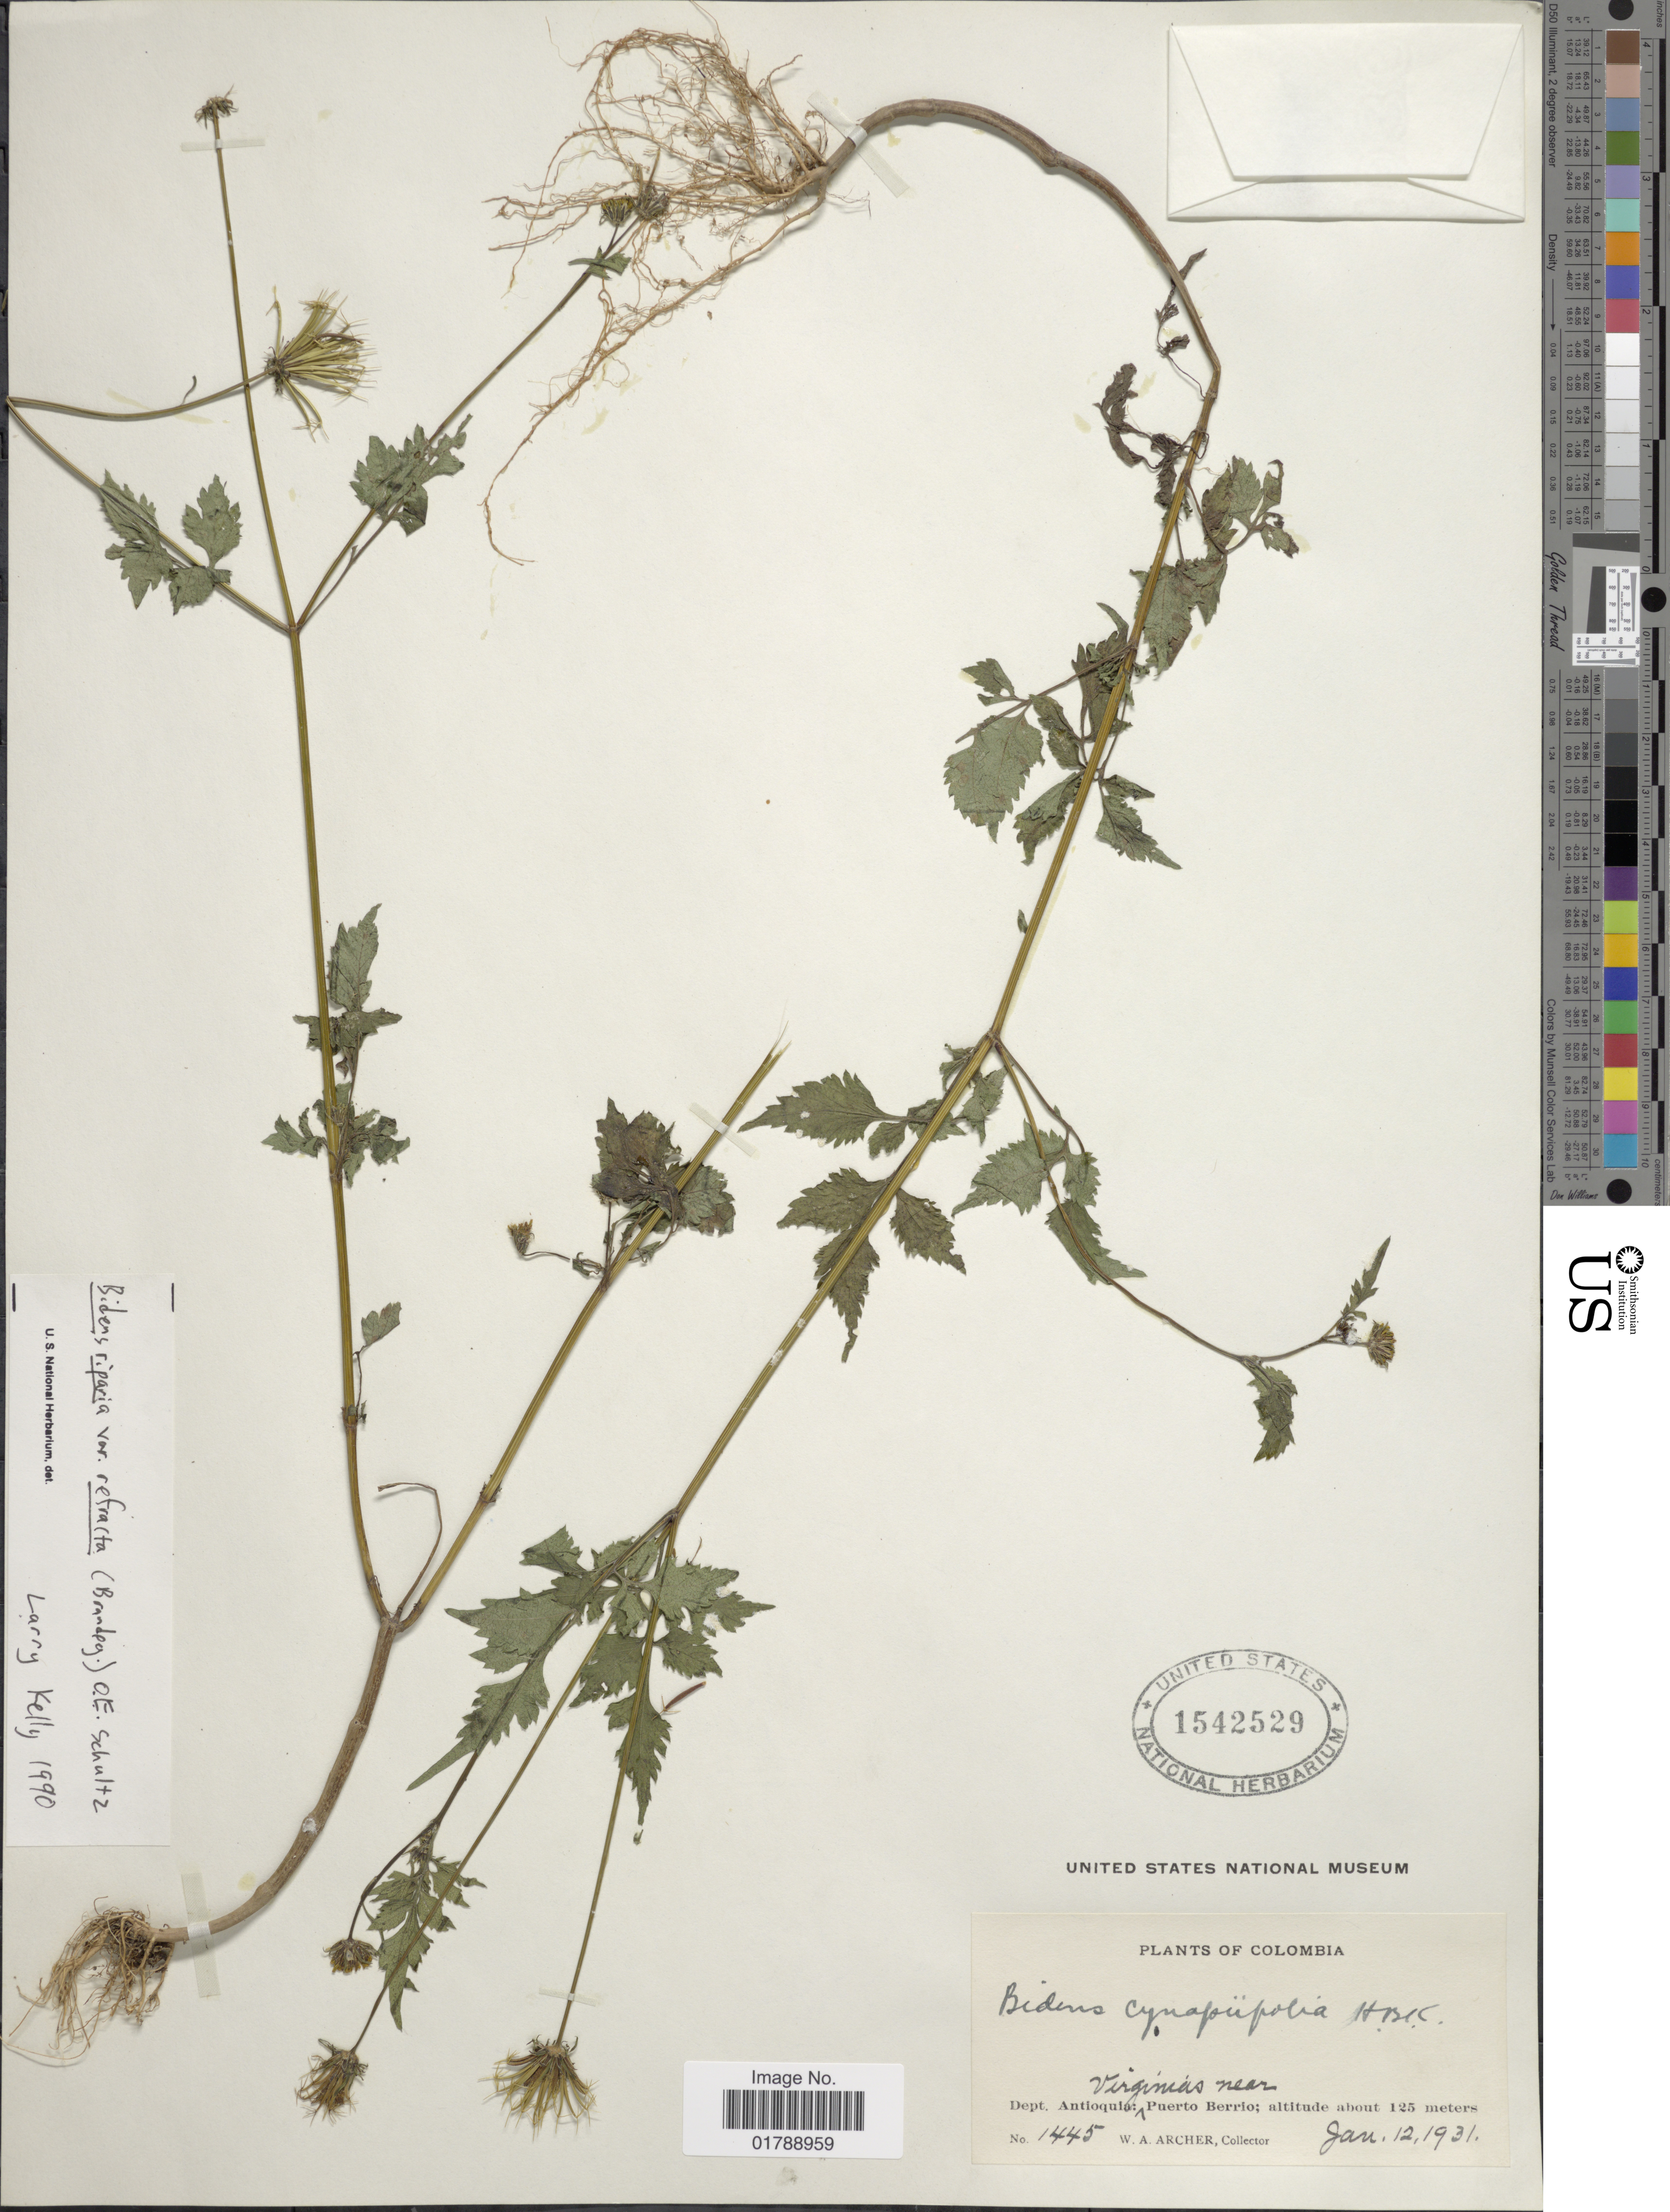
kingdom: Plantae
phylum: Tracheophyta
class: Magnoliopsida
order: Asterales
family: Asteraceae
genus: Bidens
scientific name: Bidens riparia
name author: Kunth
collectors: W. A. Archer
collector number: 1445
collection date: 1931-01-12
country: Colombia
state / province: Antioquia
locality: Virginias near Puerto Berrio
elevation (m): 125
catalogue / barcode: US 1542529